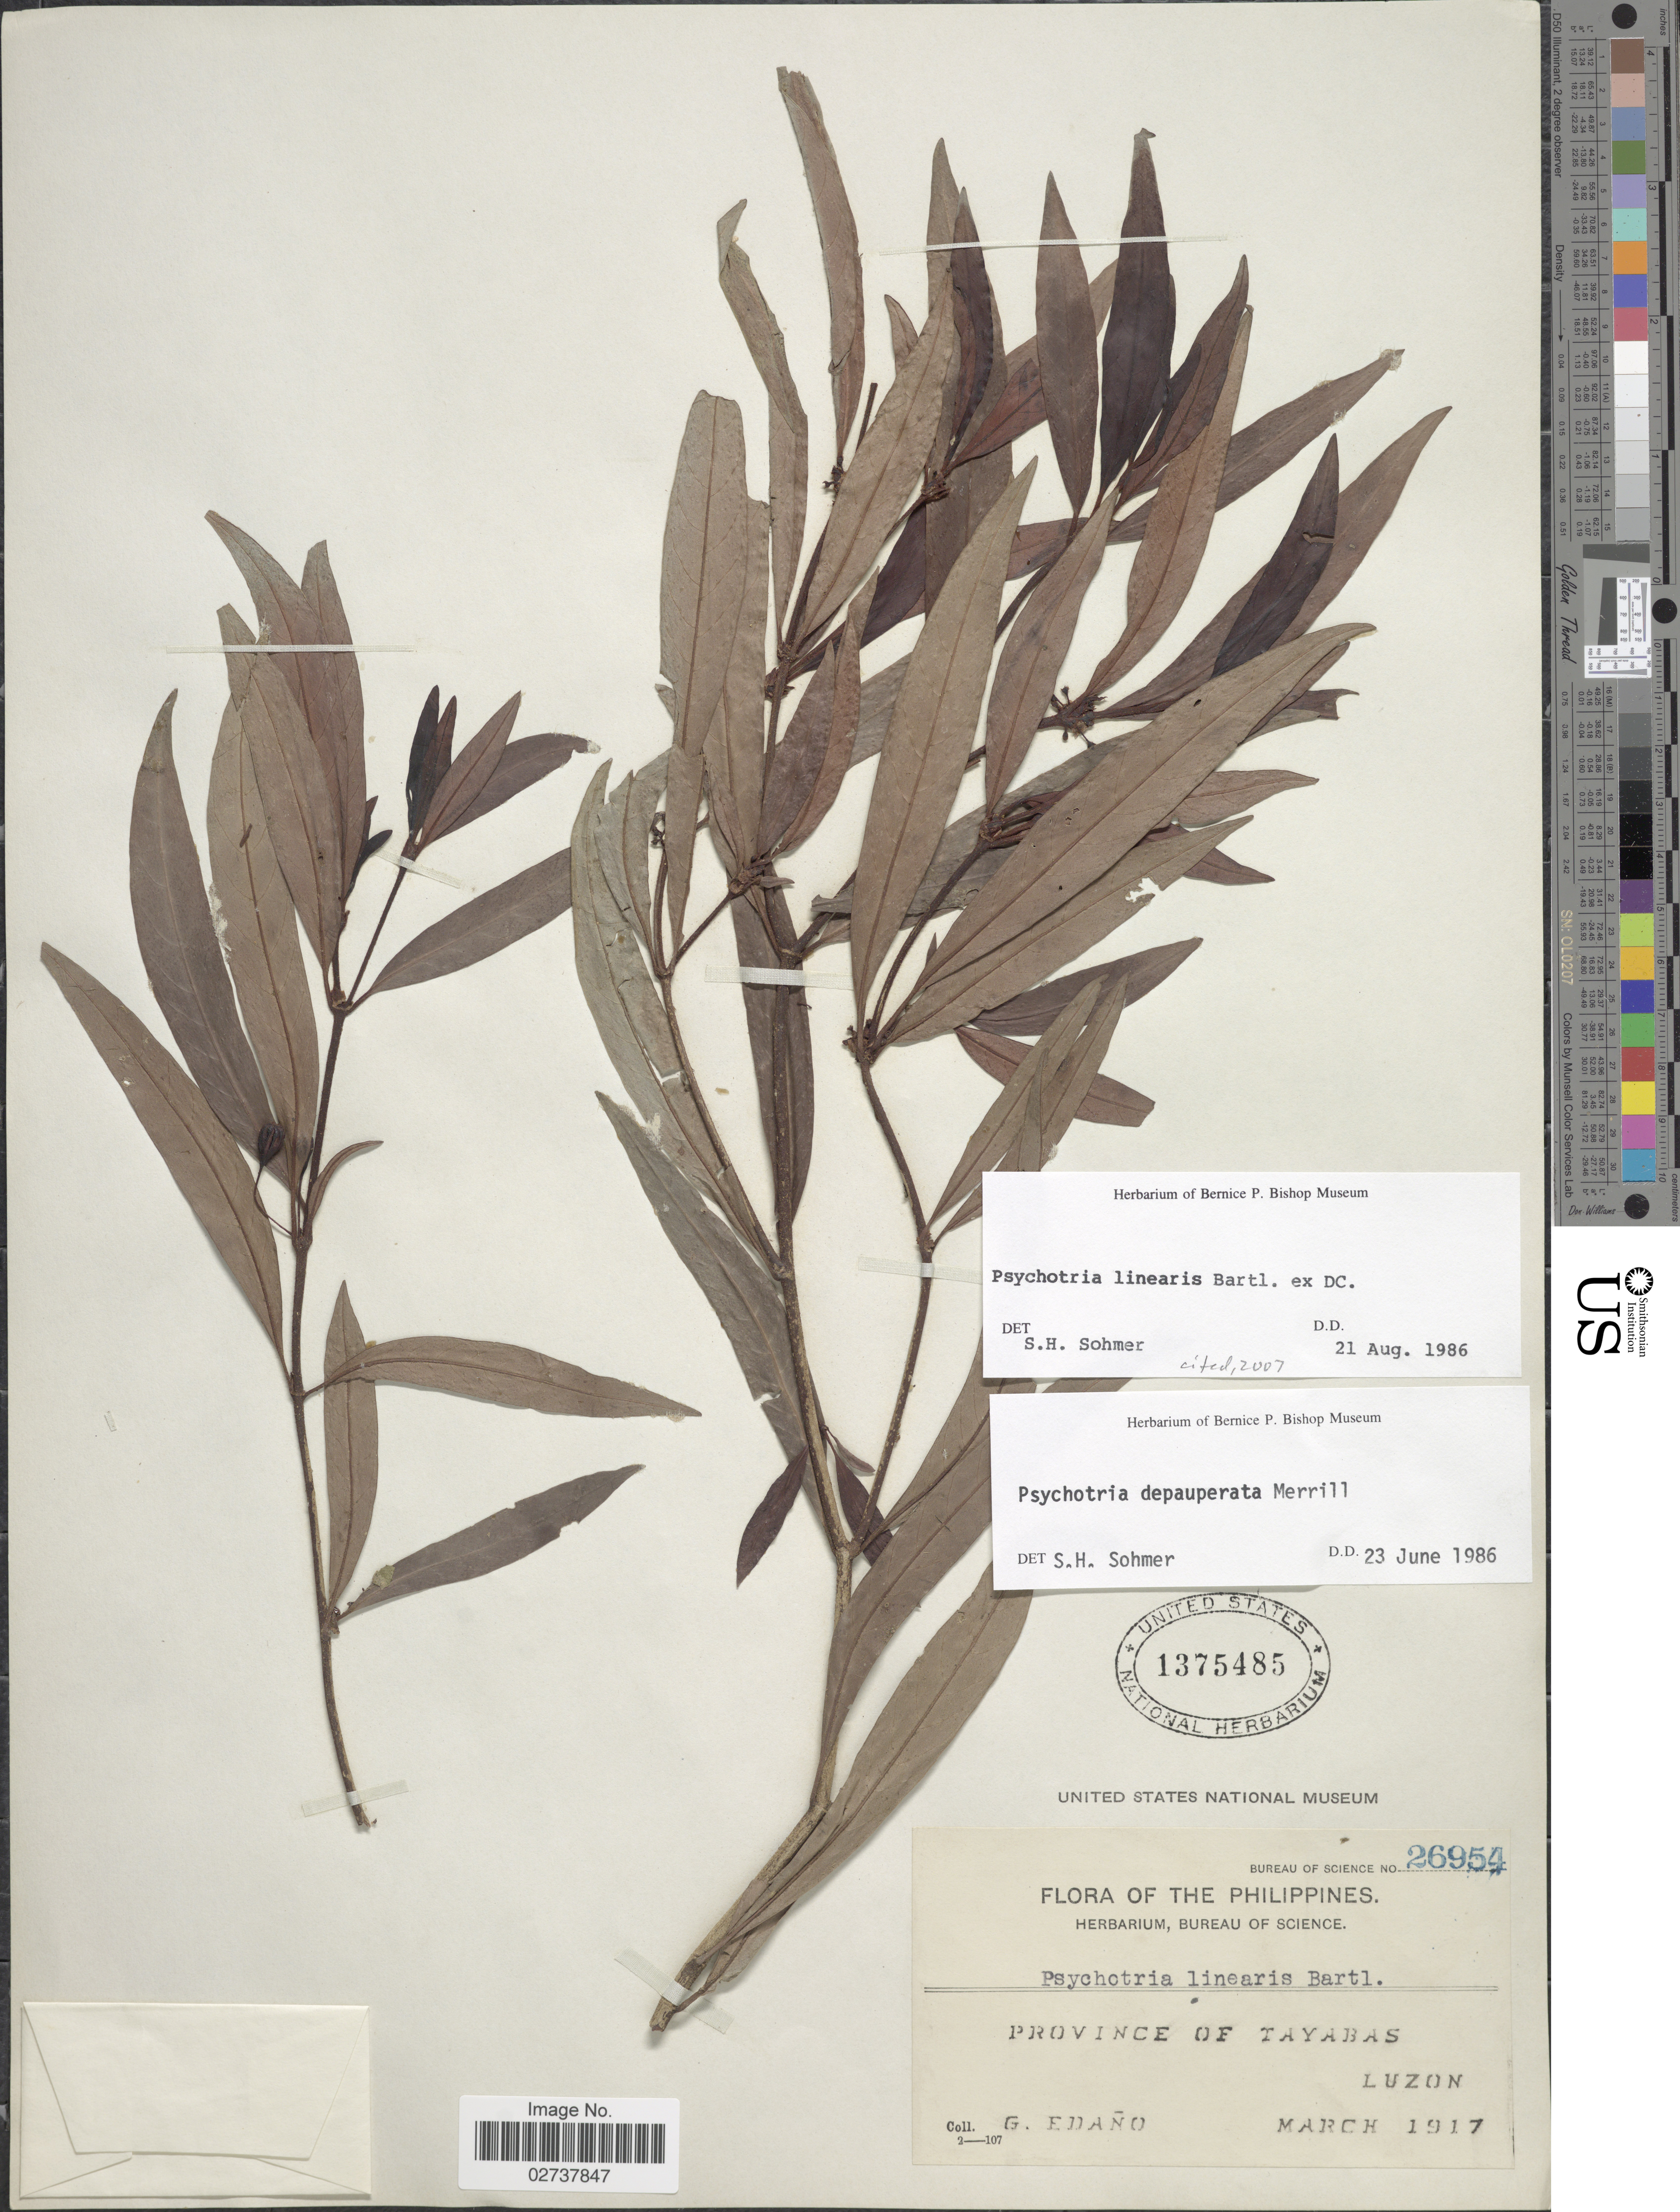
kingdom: Plantae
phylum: Tracheophyta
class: Magnoliopsida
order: Gentianales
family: Rubiaceae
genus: Psychotria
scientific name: Psychotria linearis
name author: Bartl. ex DC.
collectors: G. Edaño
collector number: Bureau of Science 26954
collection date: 1917-03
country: Philippines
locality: Province of Tayabas, Luzon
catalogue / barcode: US 1375485